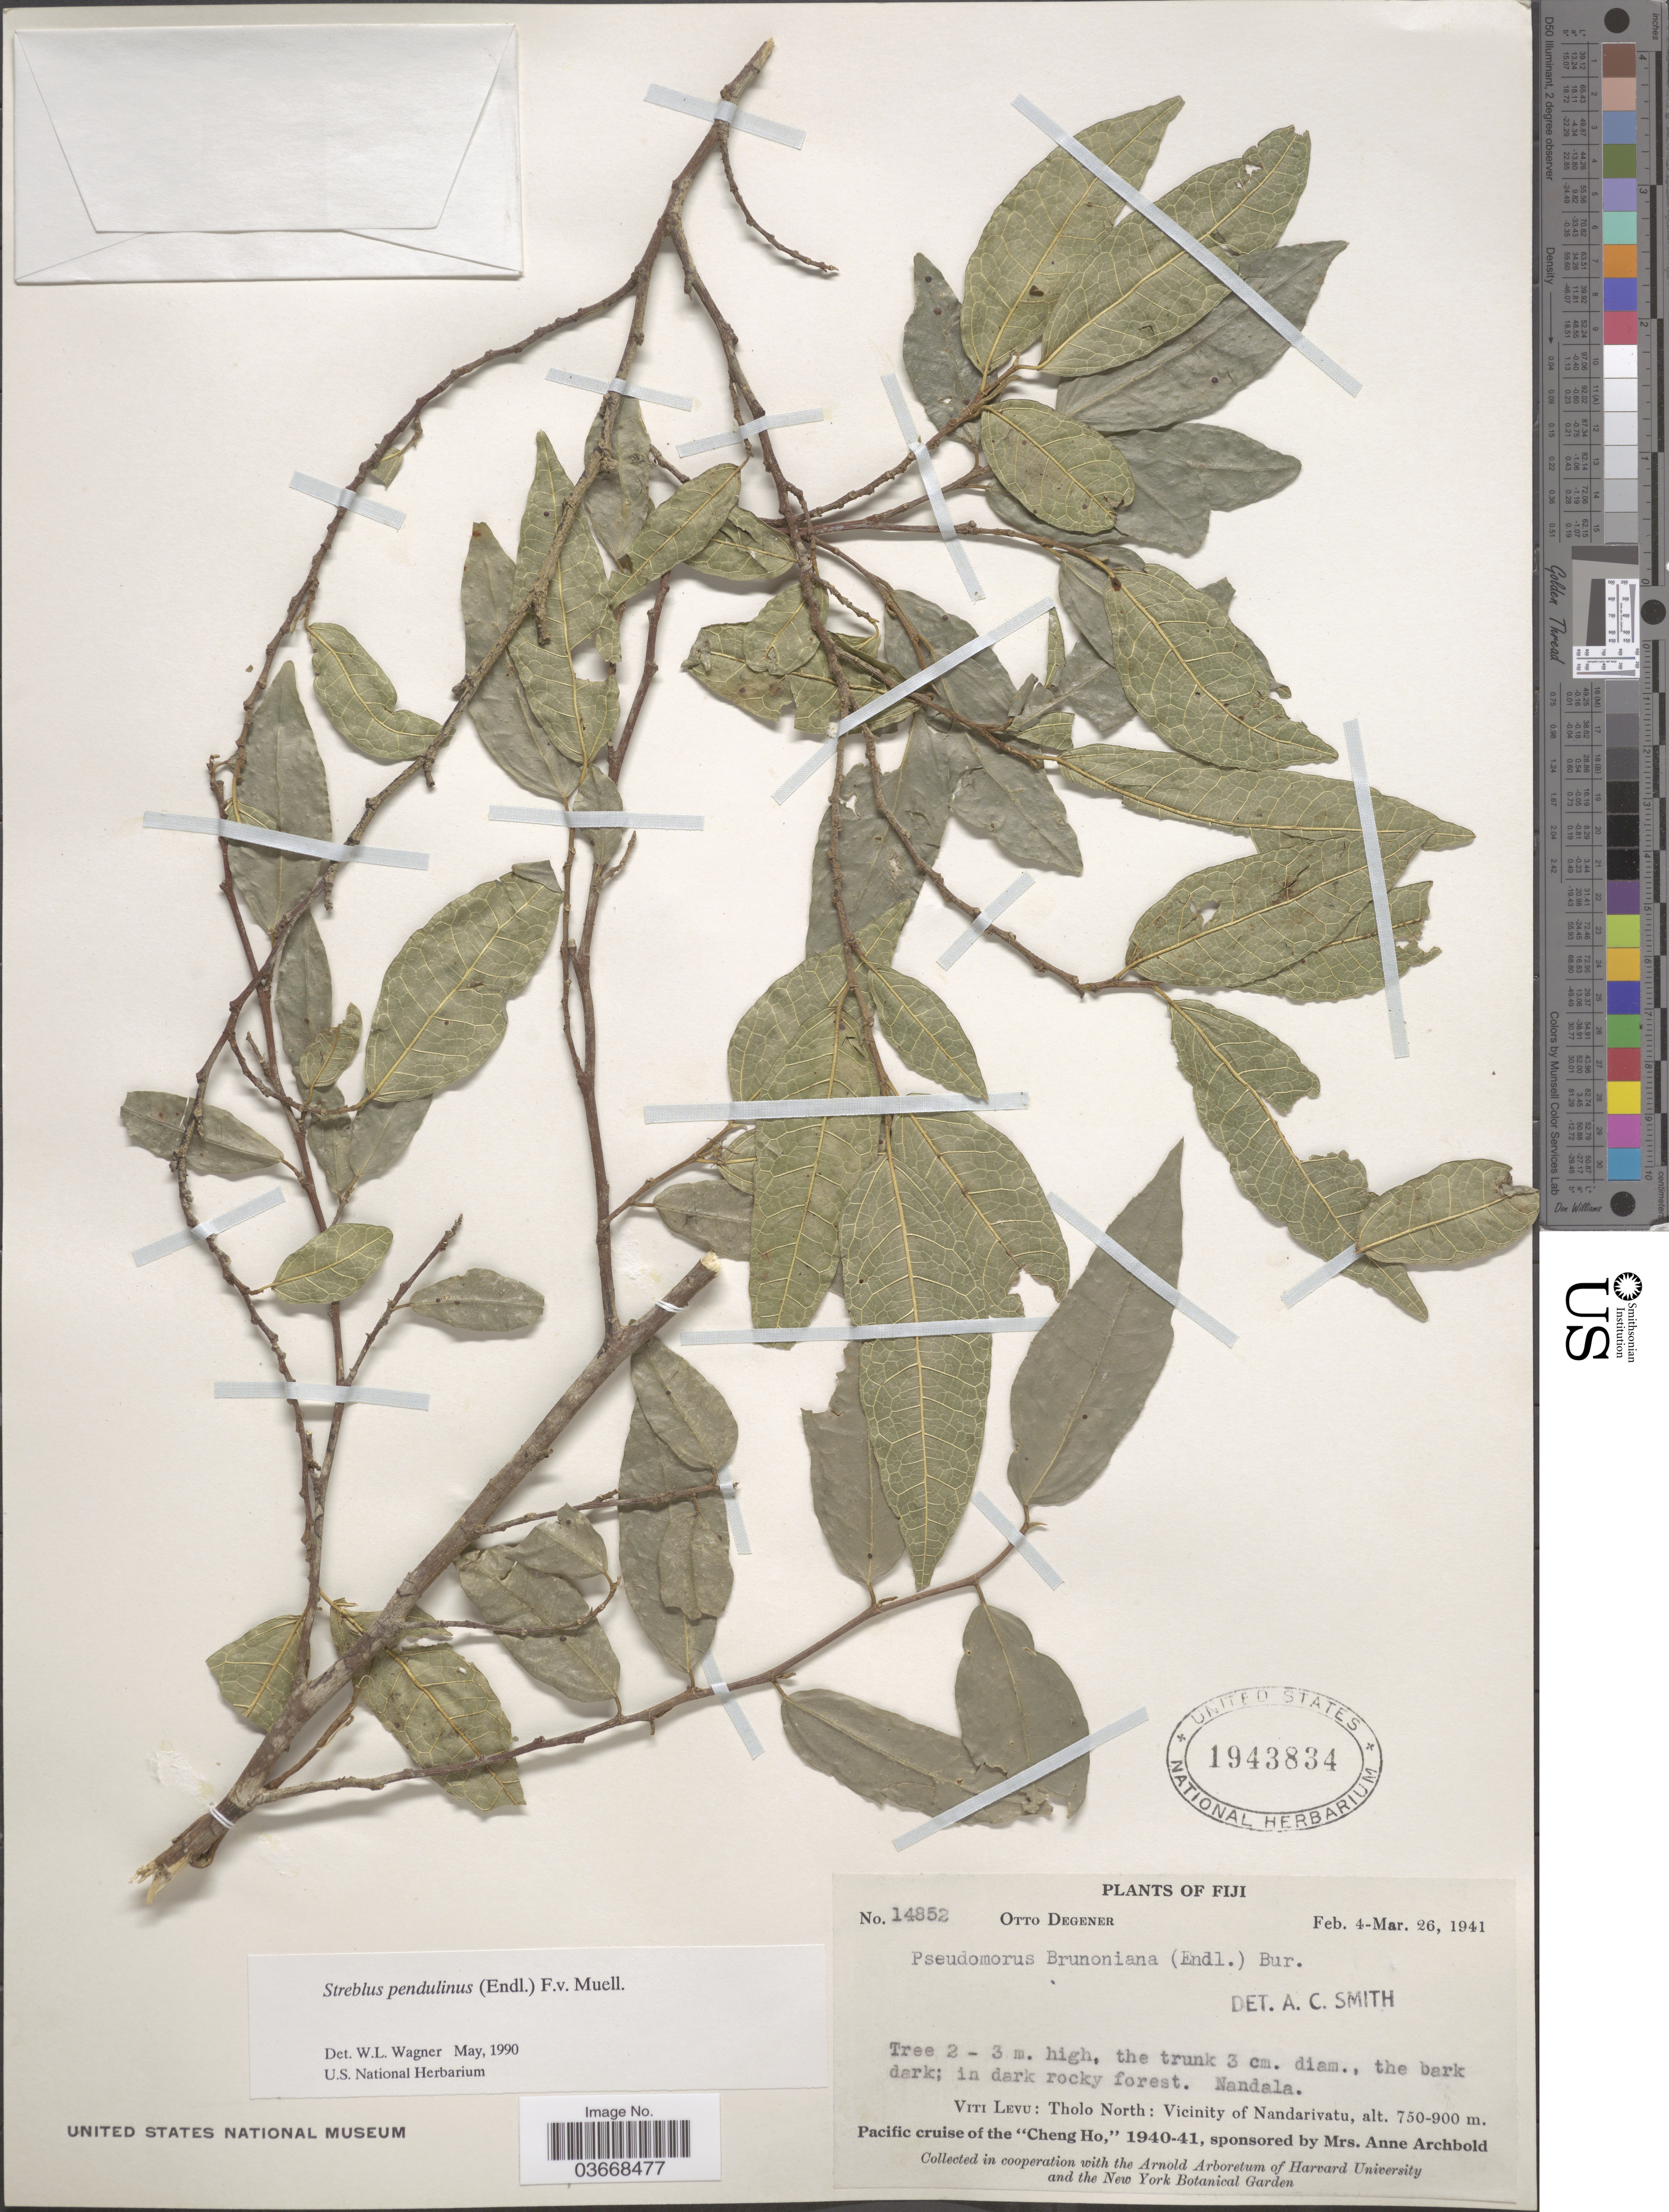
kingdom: Plantae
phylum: Tracheophyta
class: Magnoliopsida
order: Rosales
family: Moraceae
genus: Paratrophis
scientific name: Paratrophis pendulina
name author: (Endl.) E. M. Gardner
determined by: Wagner, W. L., (BOT), Smithsonian Institution - National Museum of Natural History (UNITED STATES)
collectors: O. Degener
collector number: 14852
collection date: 1941-02-04/1941-03-26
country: Fiji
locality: Nandala. Viti Levu: Tholo North: Vicinity of Nandarivatu.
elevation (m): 750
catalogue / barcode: US 1943834